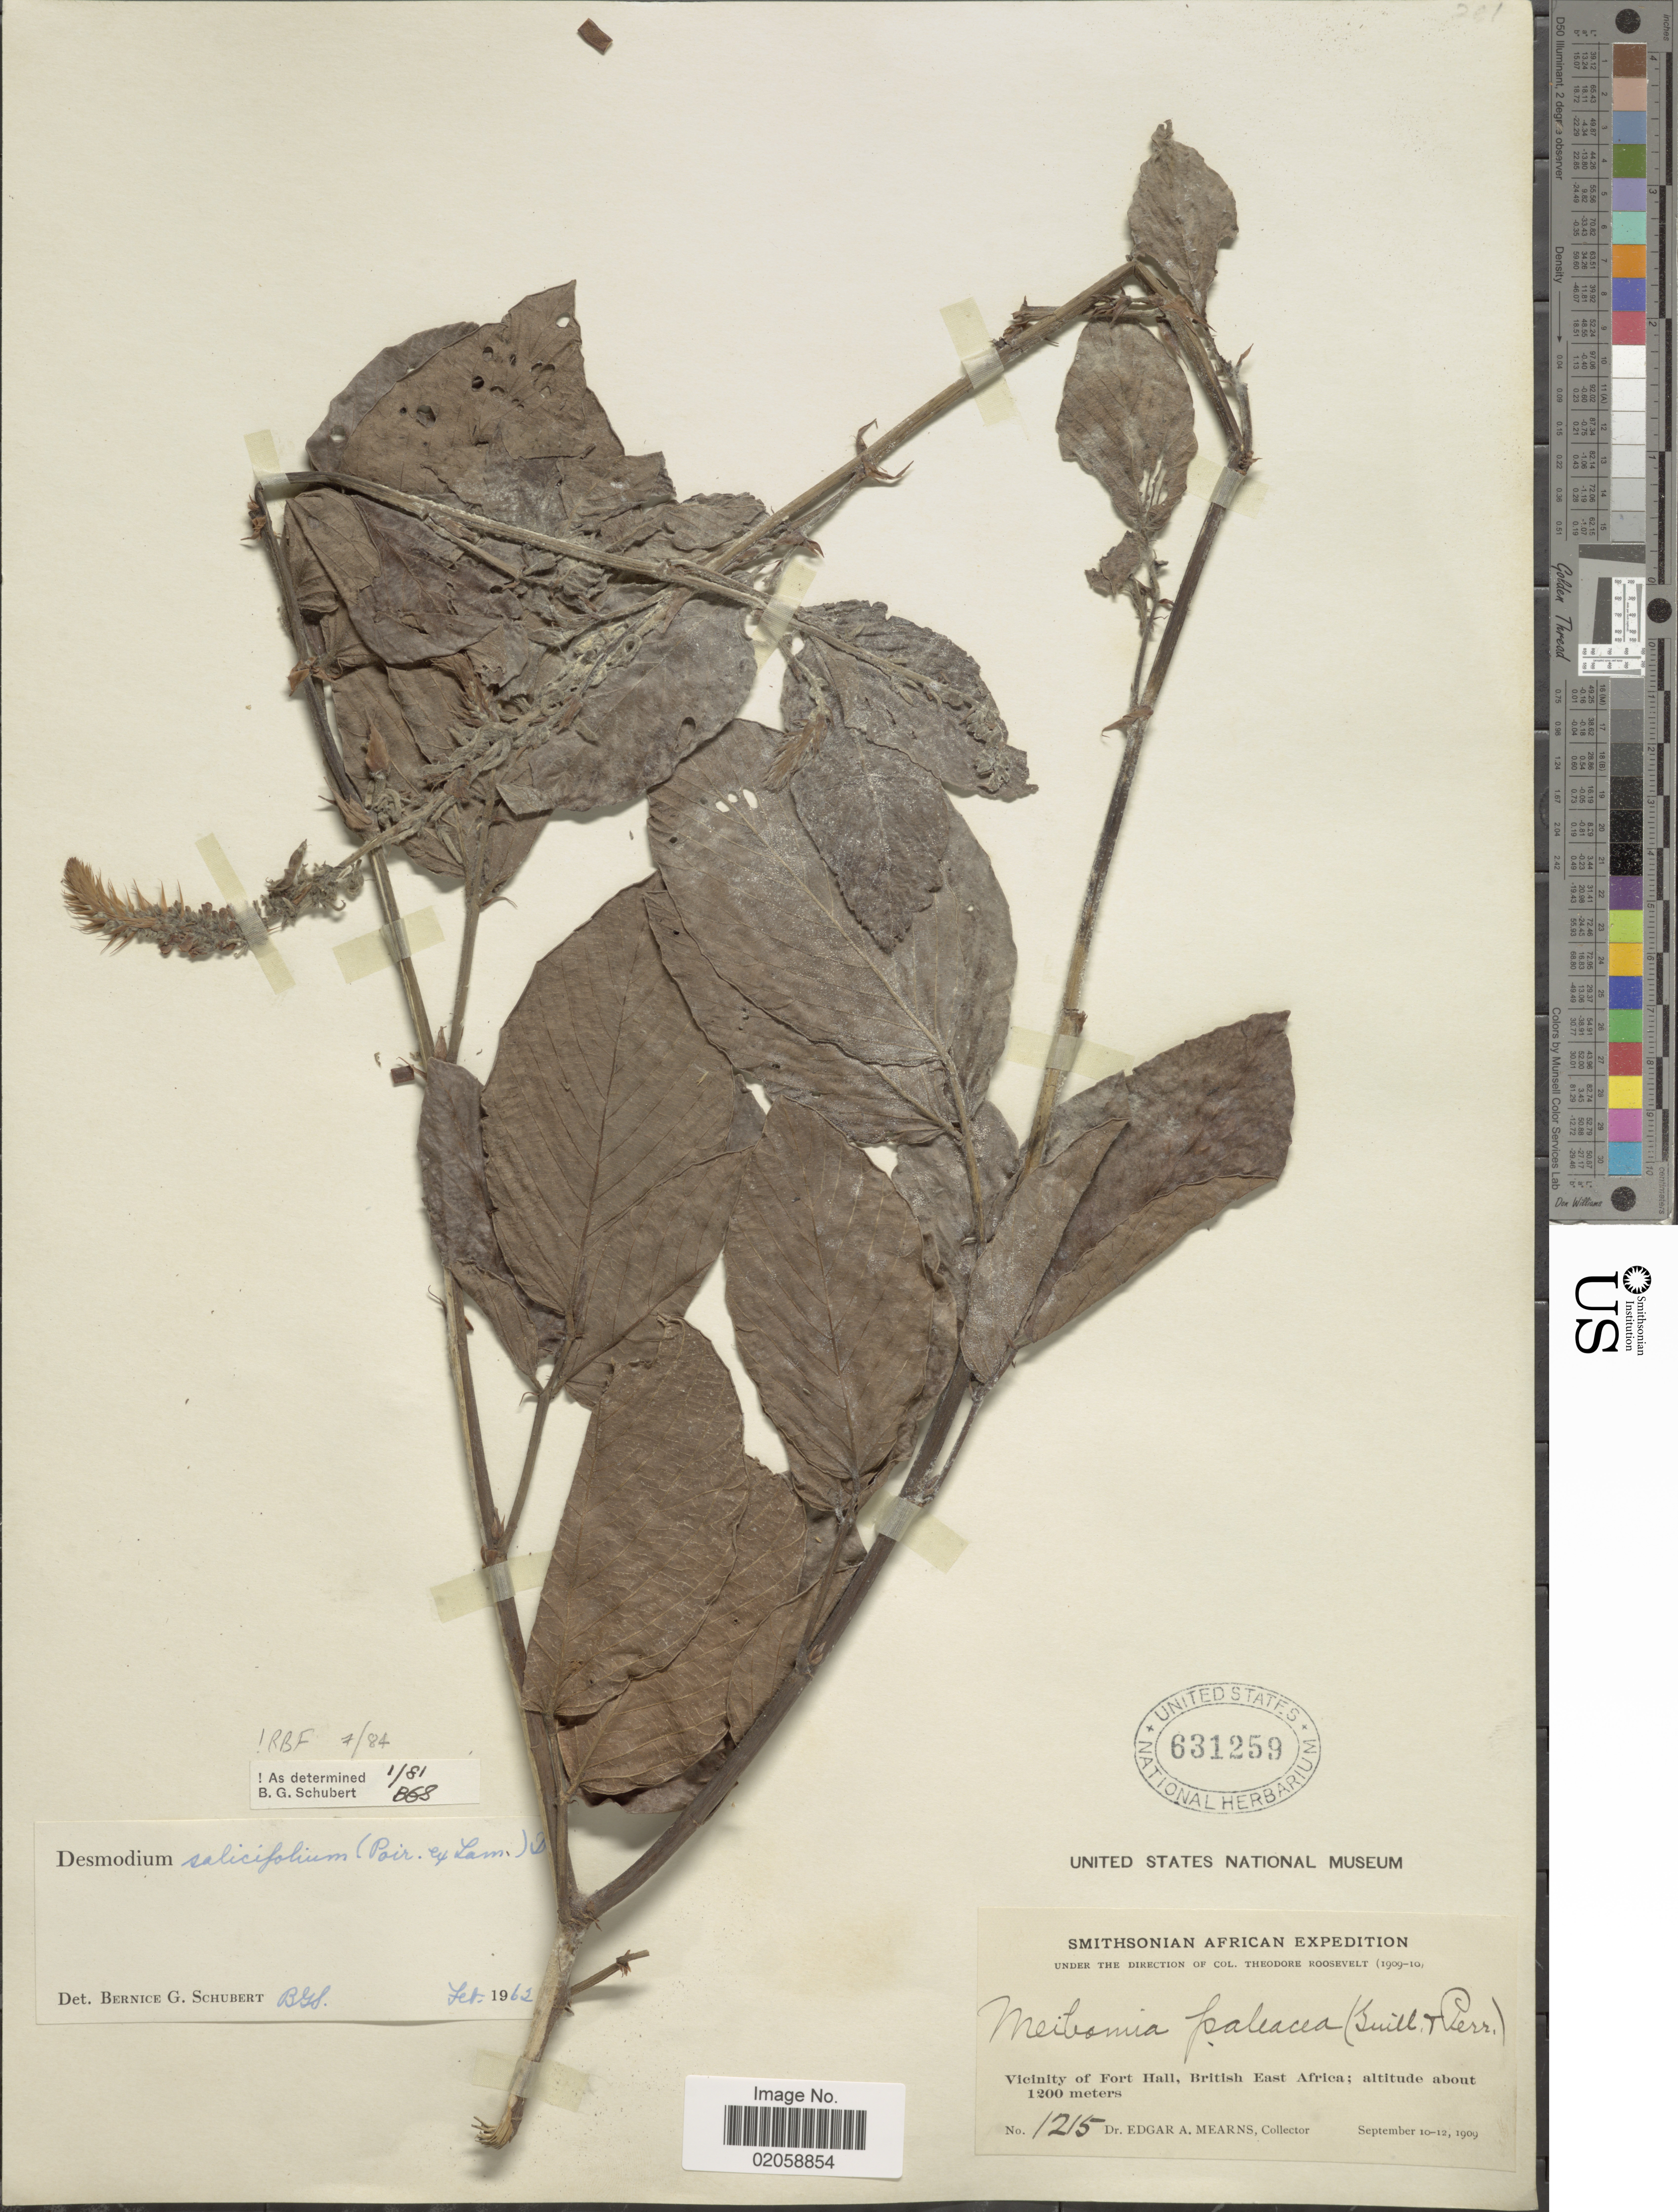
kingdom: Plantae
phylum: Tracheophyta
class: Magnoliopsida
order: Fabales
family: Fabaceae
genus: Pleurolobus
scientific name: Pleurolobus salicifolius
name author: (Poir.) H. Ohashi & K. Ohashi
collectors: E. A. Mearns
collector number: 1215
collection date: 1909-09-10/1909-09-12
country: Kenya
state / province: Murang'a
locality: Vicinity of Fort Hall, British East Africa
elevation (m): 1200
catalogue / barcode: US 631259